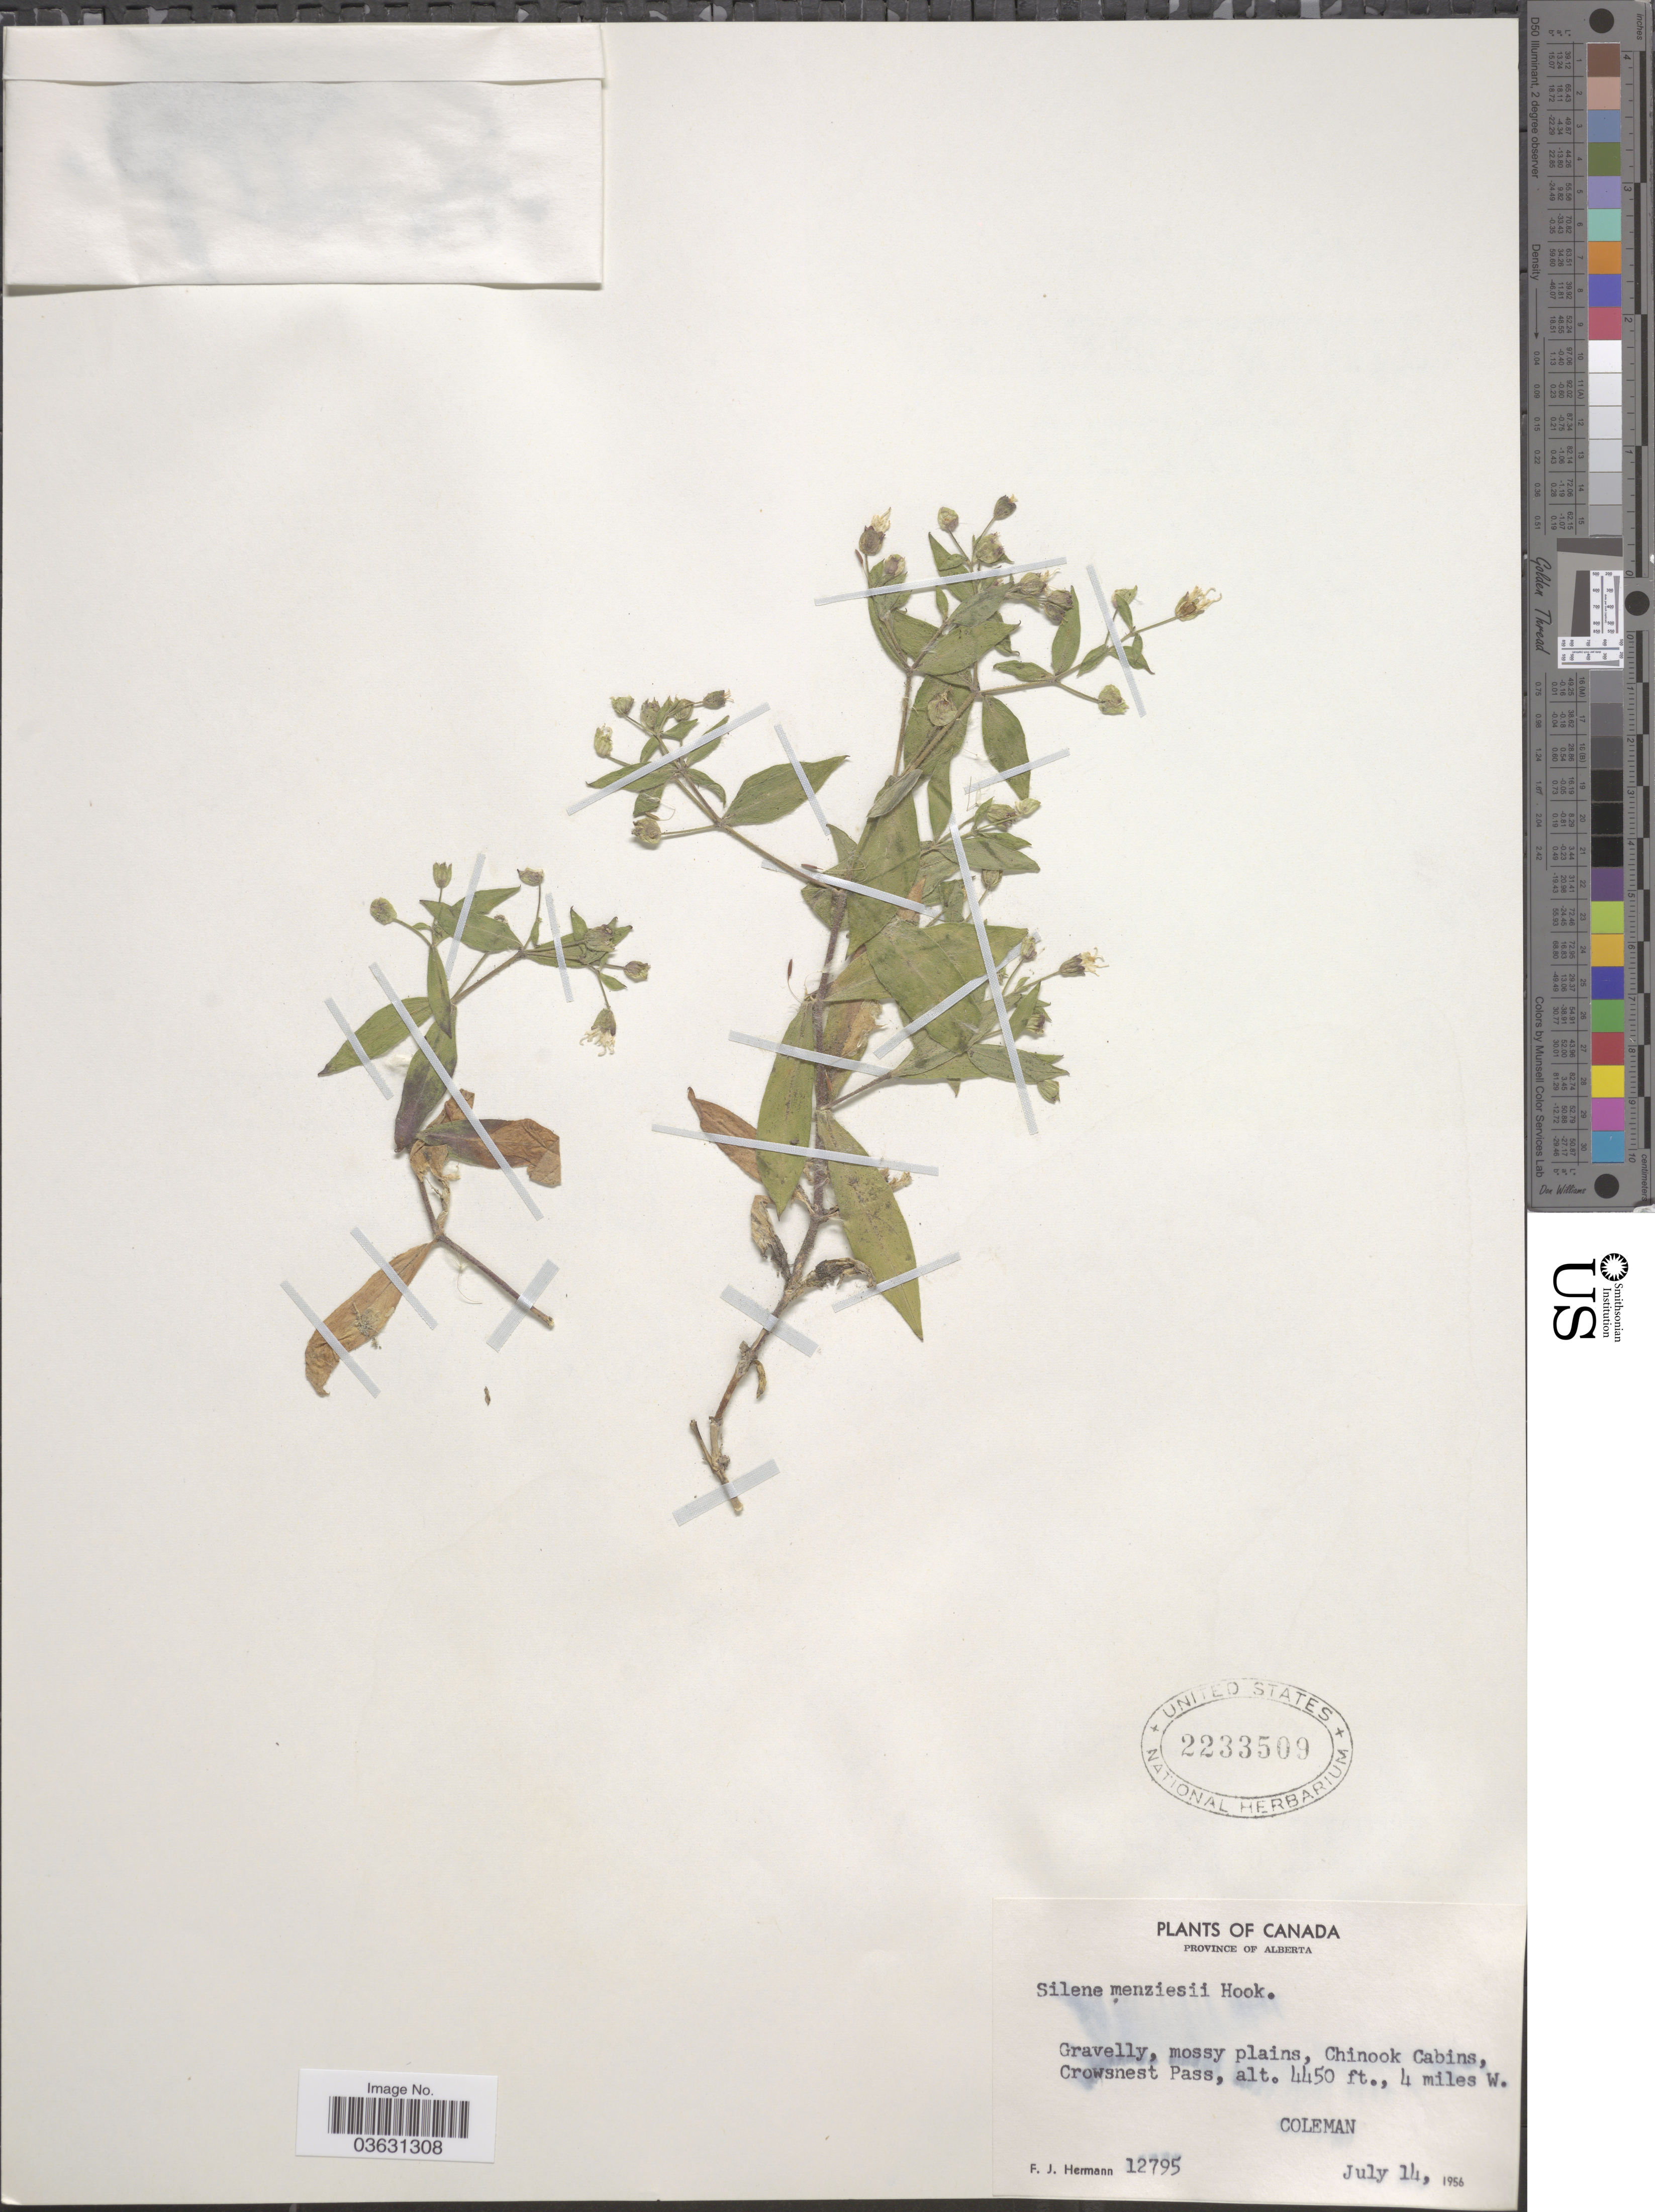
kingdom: Plantae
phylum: Tracheophyta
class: Magnoliopsida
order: Caryophyllales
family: Caryophyllaceae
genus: Silene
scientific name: Silene menziesii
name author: Hook.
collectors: F. J. Hermann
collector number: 12795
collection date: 1956-07-14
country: Canada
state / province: Alberta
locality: Chinook Cabins, Crowsnest Pass, 4 miles W. Coleman.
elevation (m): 1356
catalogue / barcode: US 2233509